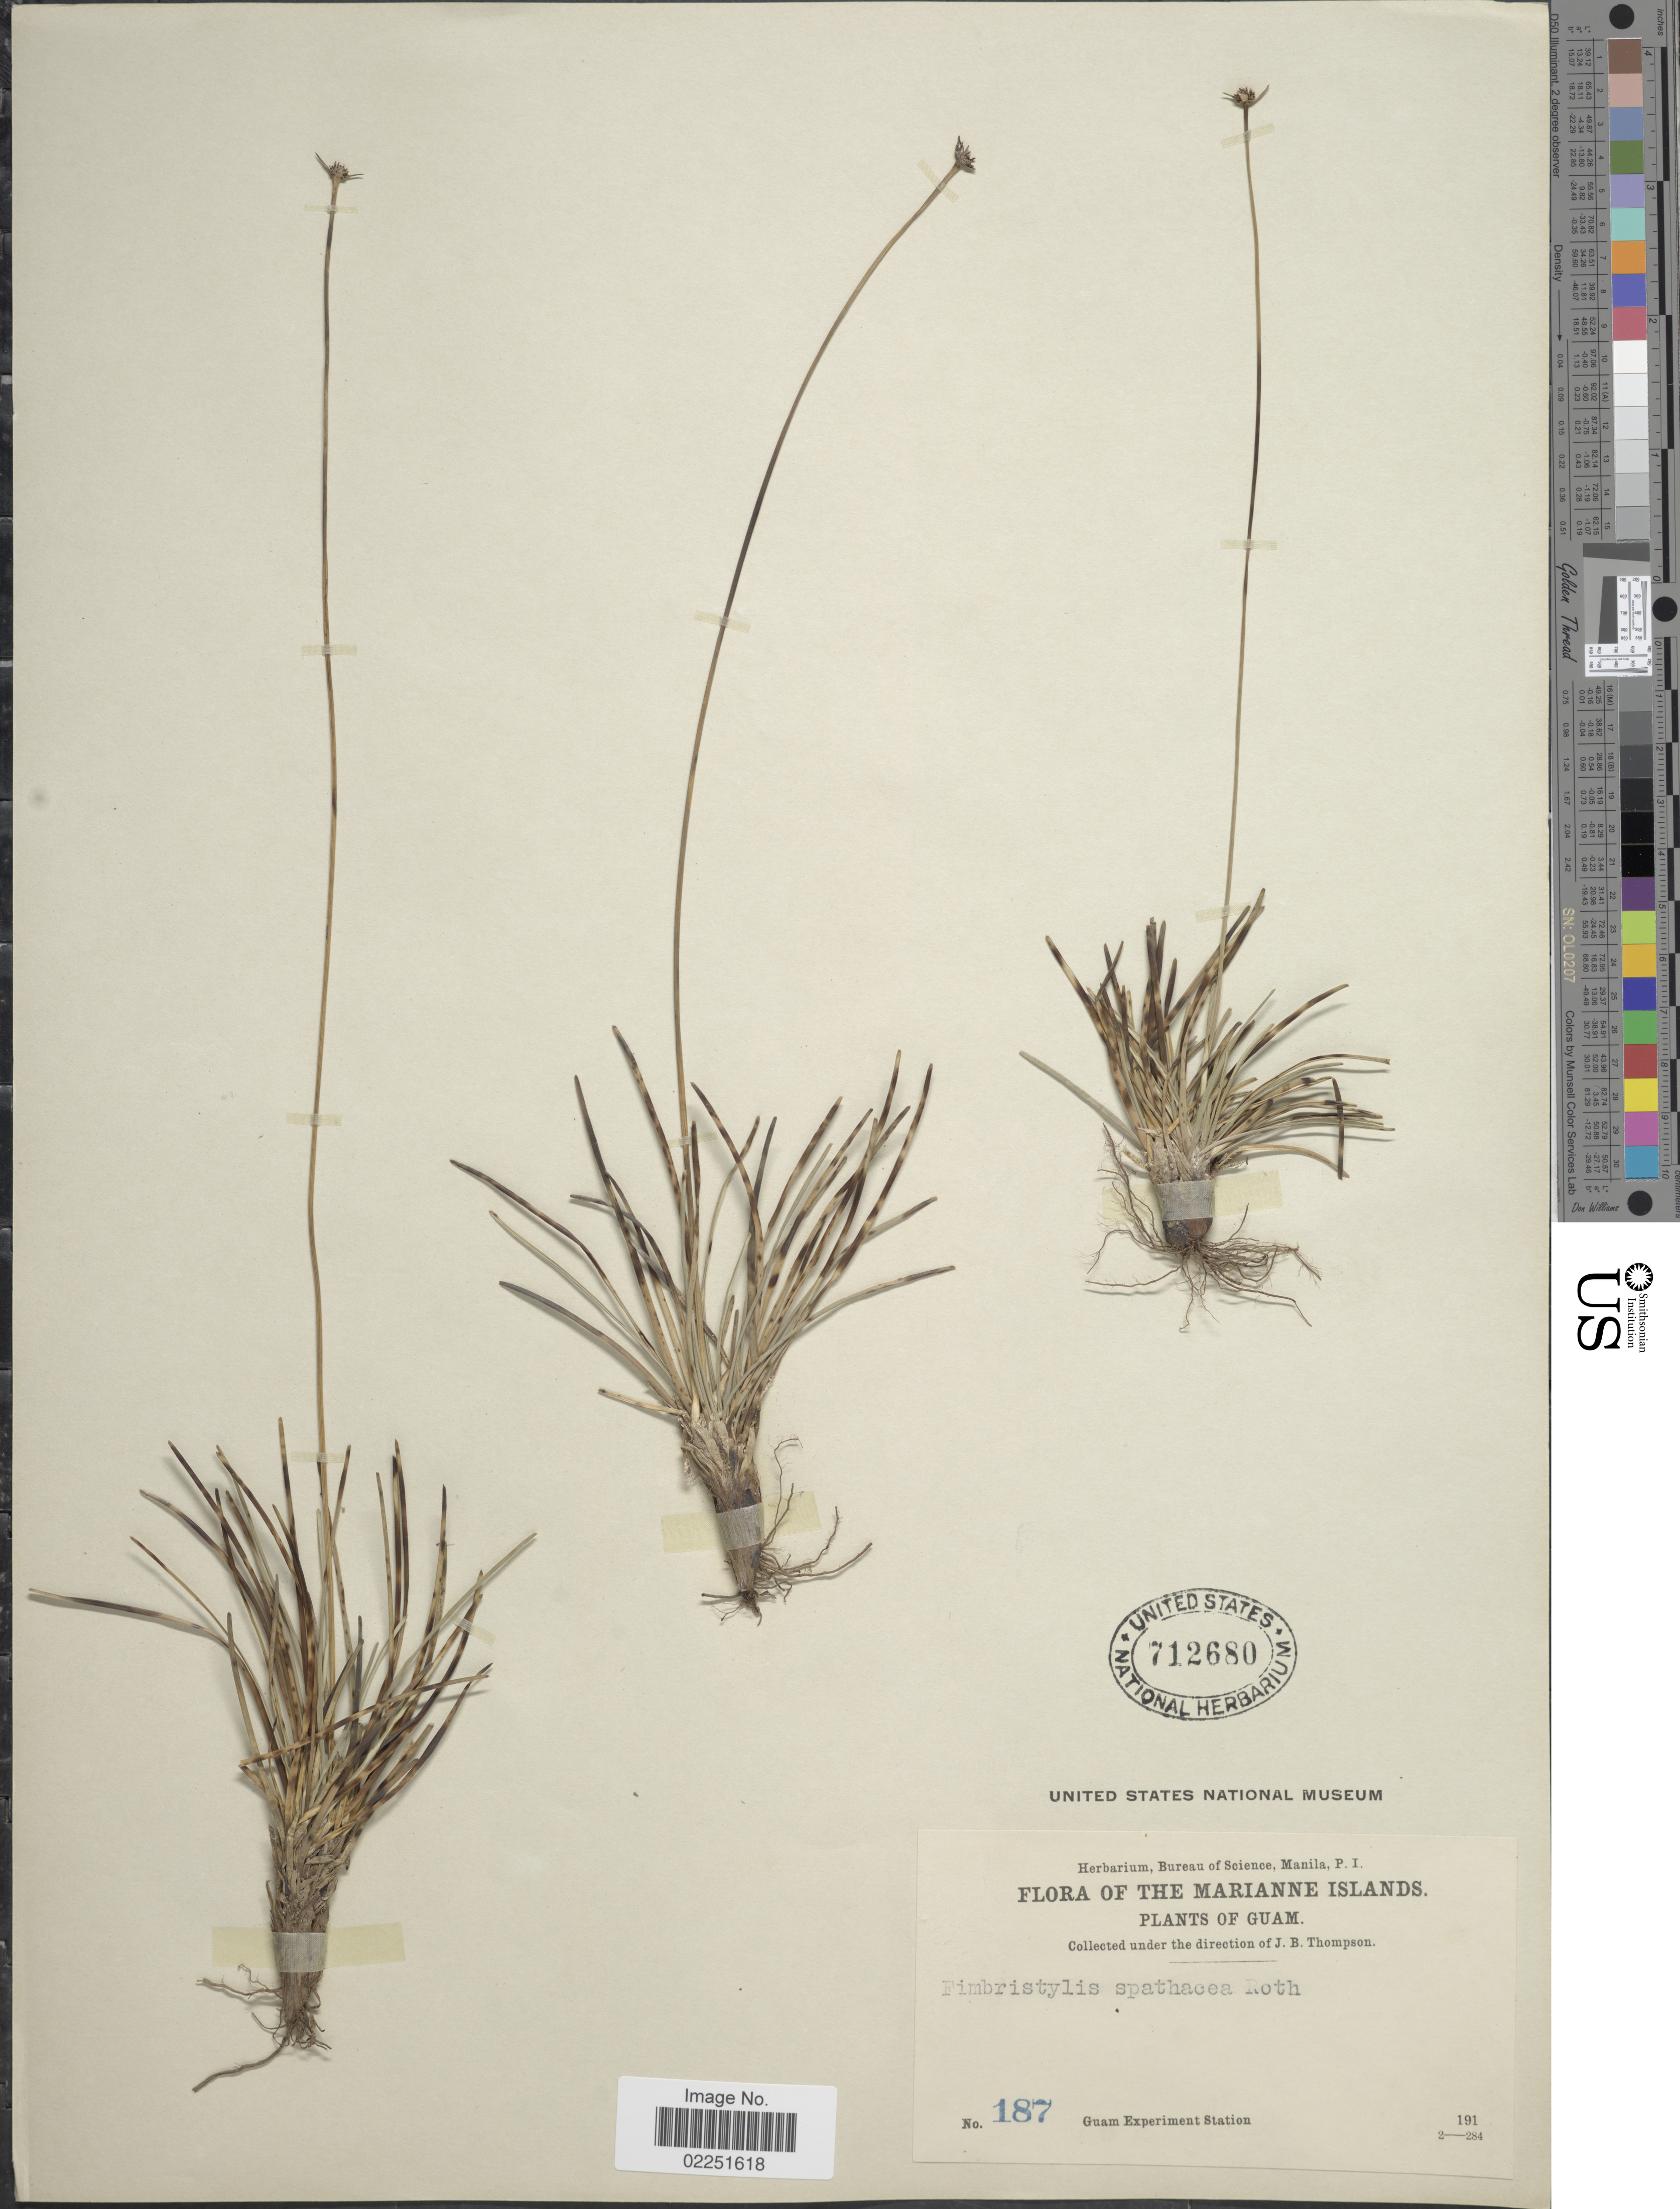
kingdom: Plantae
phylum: Tracheophyta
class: Liliopsida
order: Poales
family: Cyperaceae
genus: Fimbristylis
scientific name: Fimbristylis cymosa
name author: R. Br.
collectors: Guam Exp. Sta.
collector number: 187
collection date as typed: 191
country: Guam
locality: Marinanne Islands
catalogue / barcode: US 712680